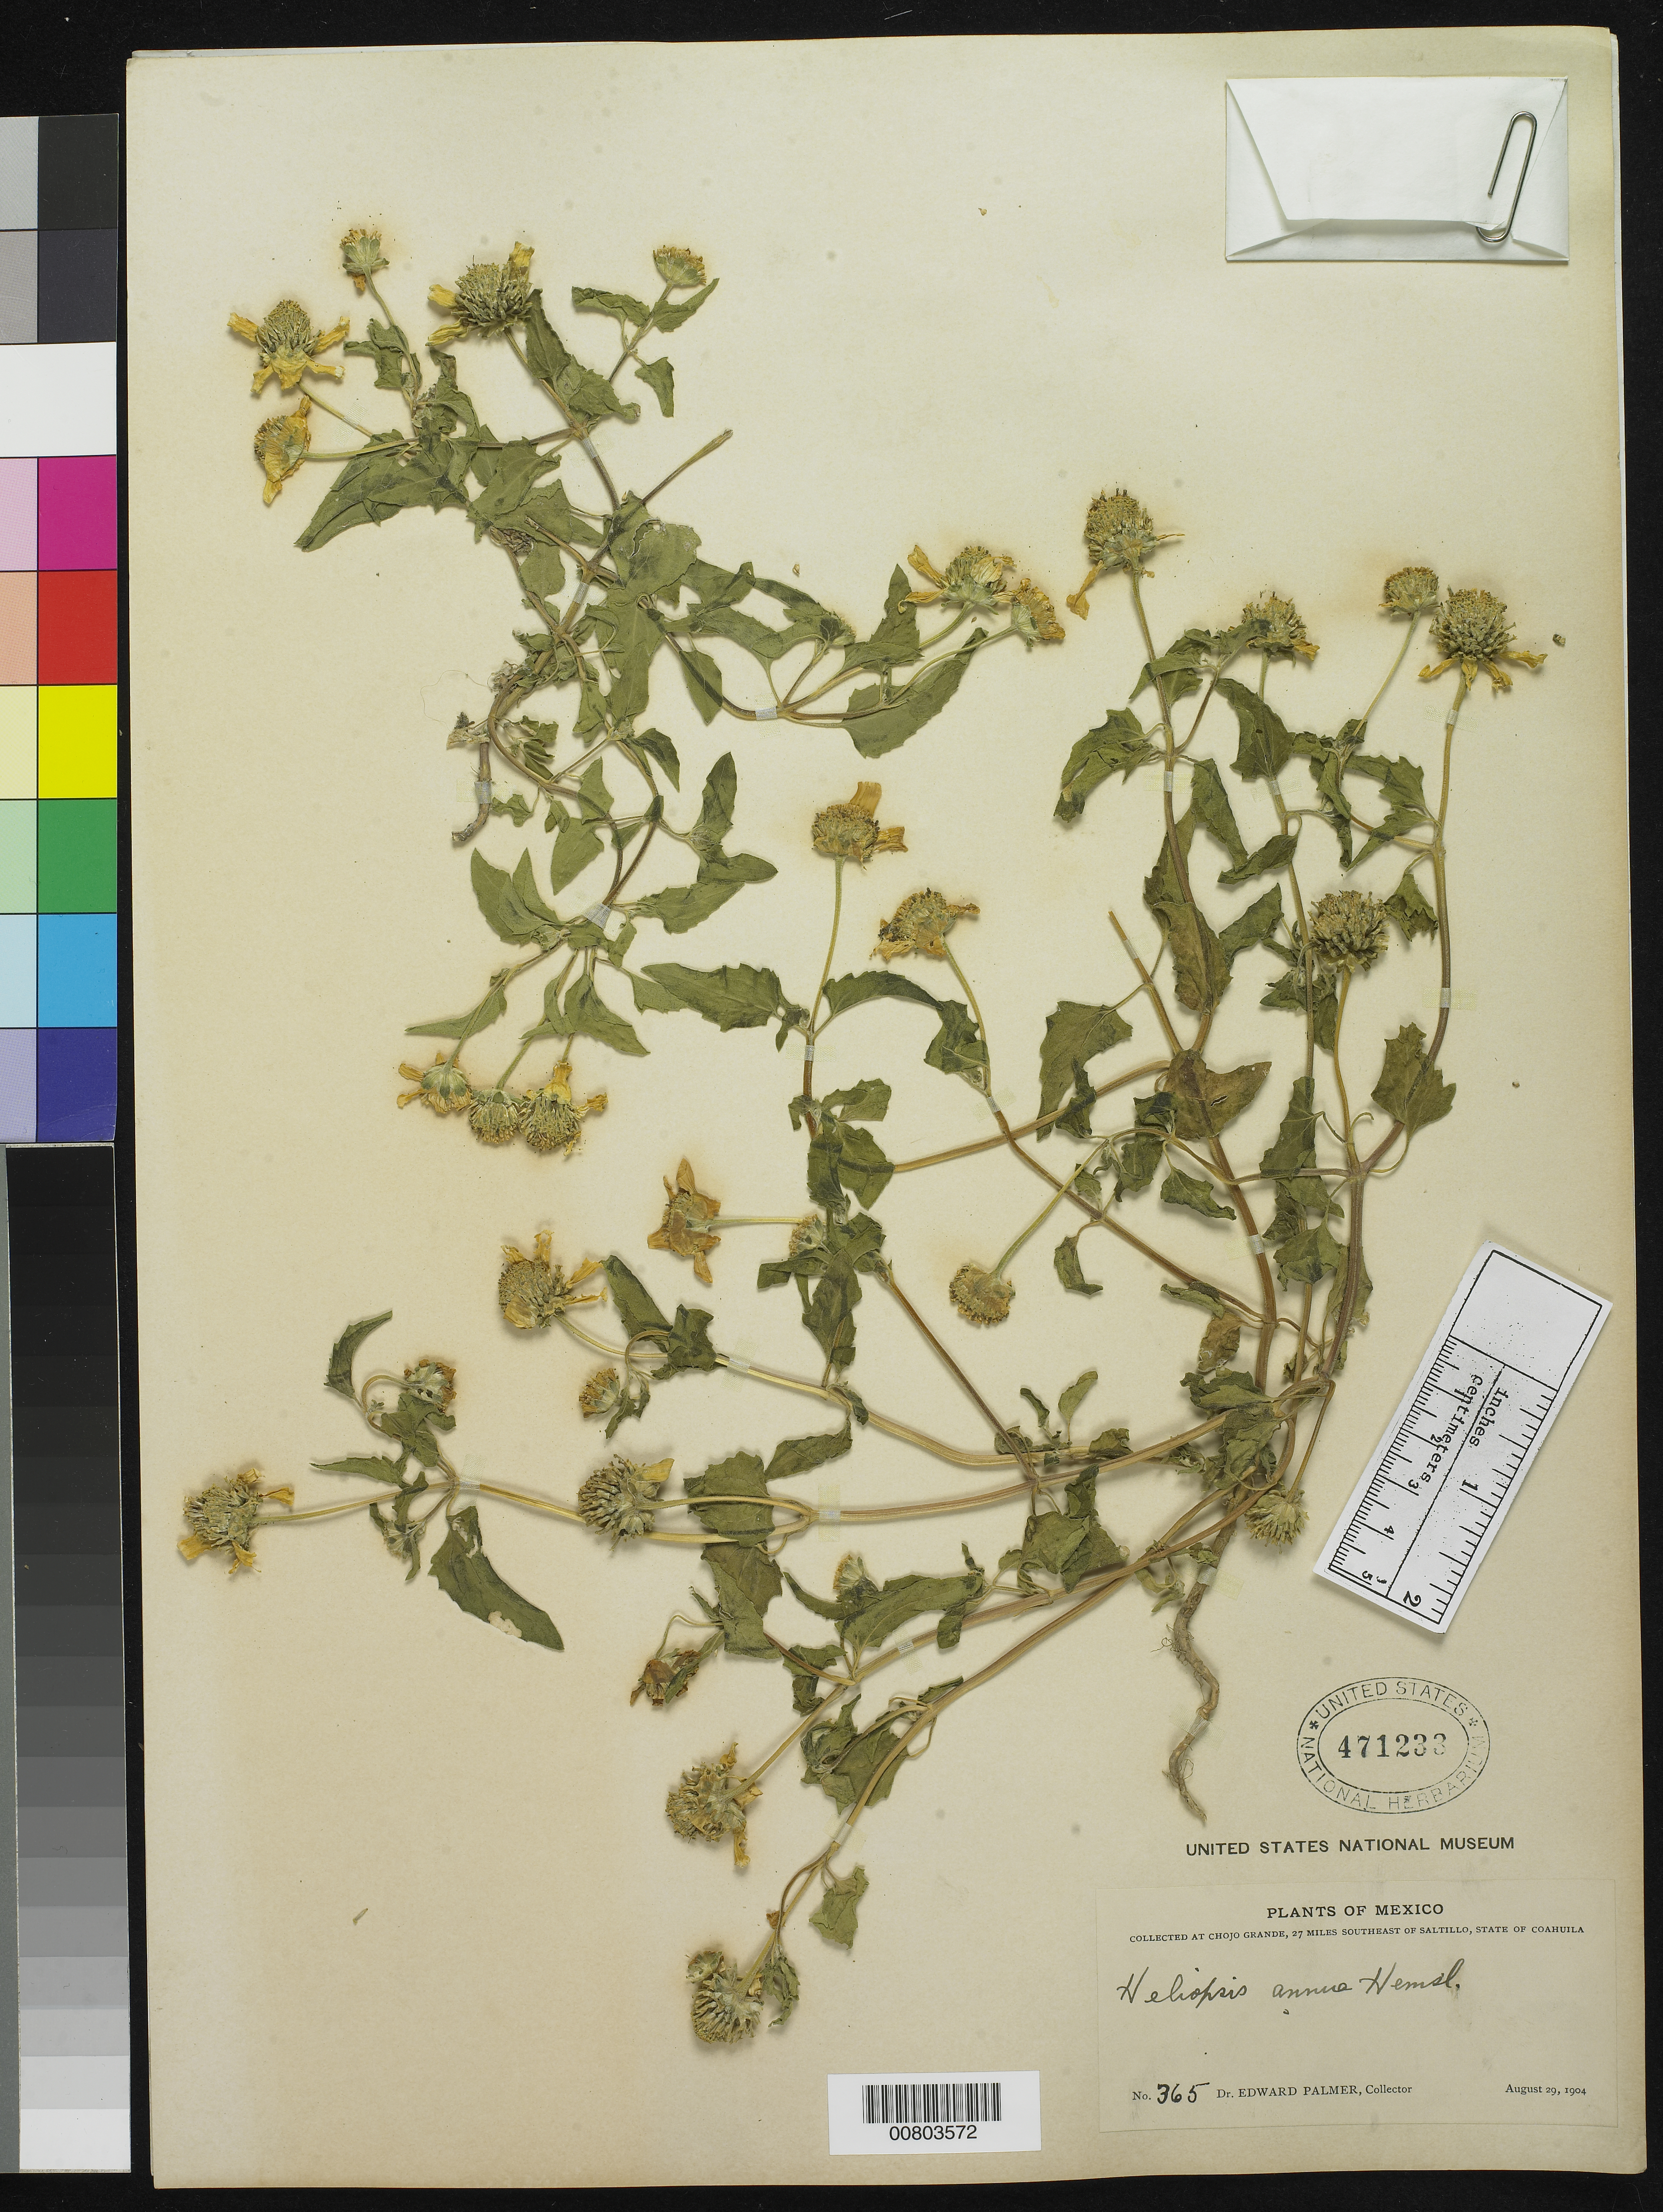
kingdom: Plantae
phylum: Tracheophyta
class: Magnoliopsida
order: Asterales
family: Asteraceae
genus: Heliopsis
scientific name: Heliopsis annua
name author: Hemsl.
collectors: E. Palmer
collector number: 365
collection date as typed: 29 Aug 1904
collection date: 1904-08-29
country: Mexico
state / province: Coahuila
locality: Chojo Grande, 27 miles southeast of Saltillo, Coahuila.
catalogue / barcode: US 471233